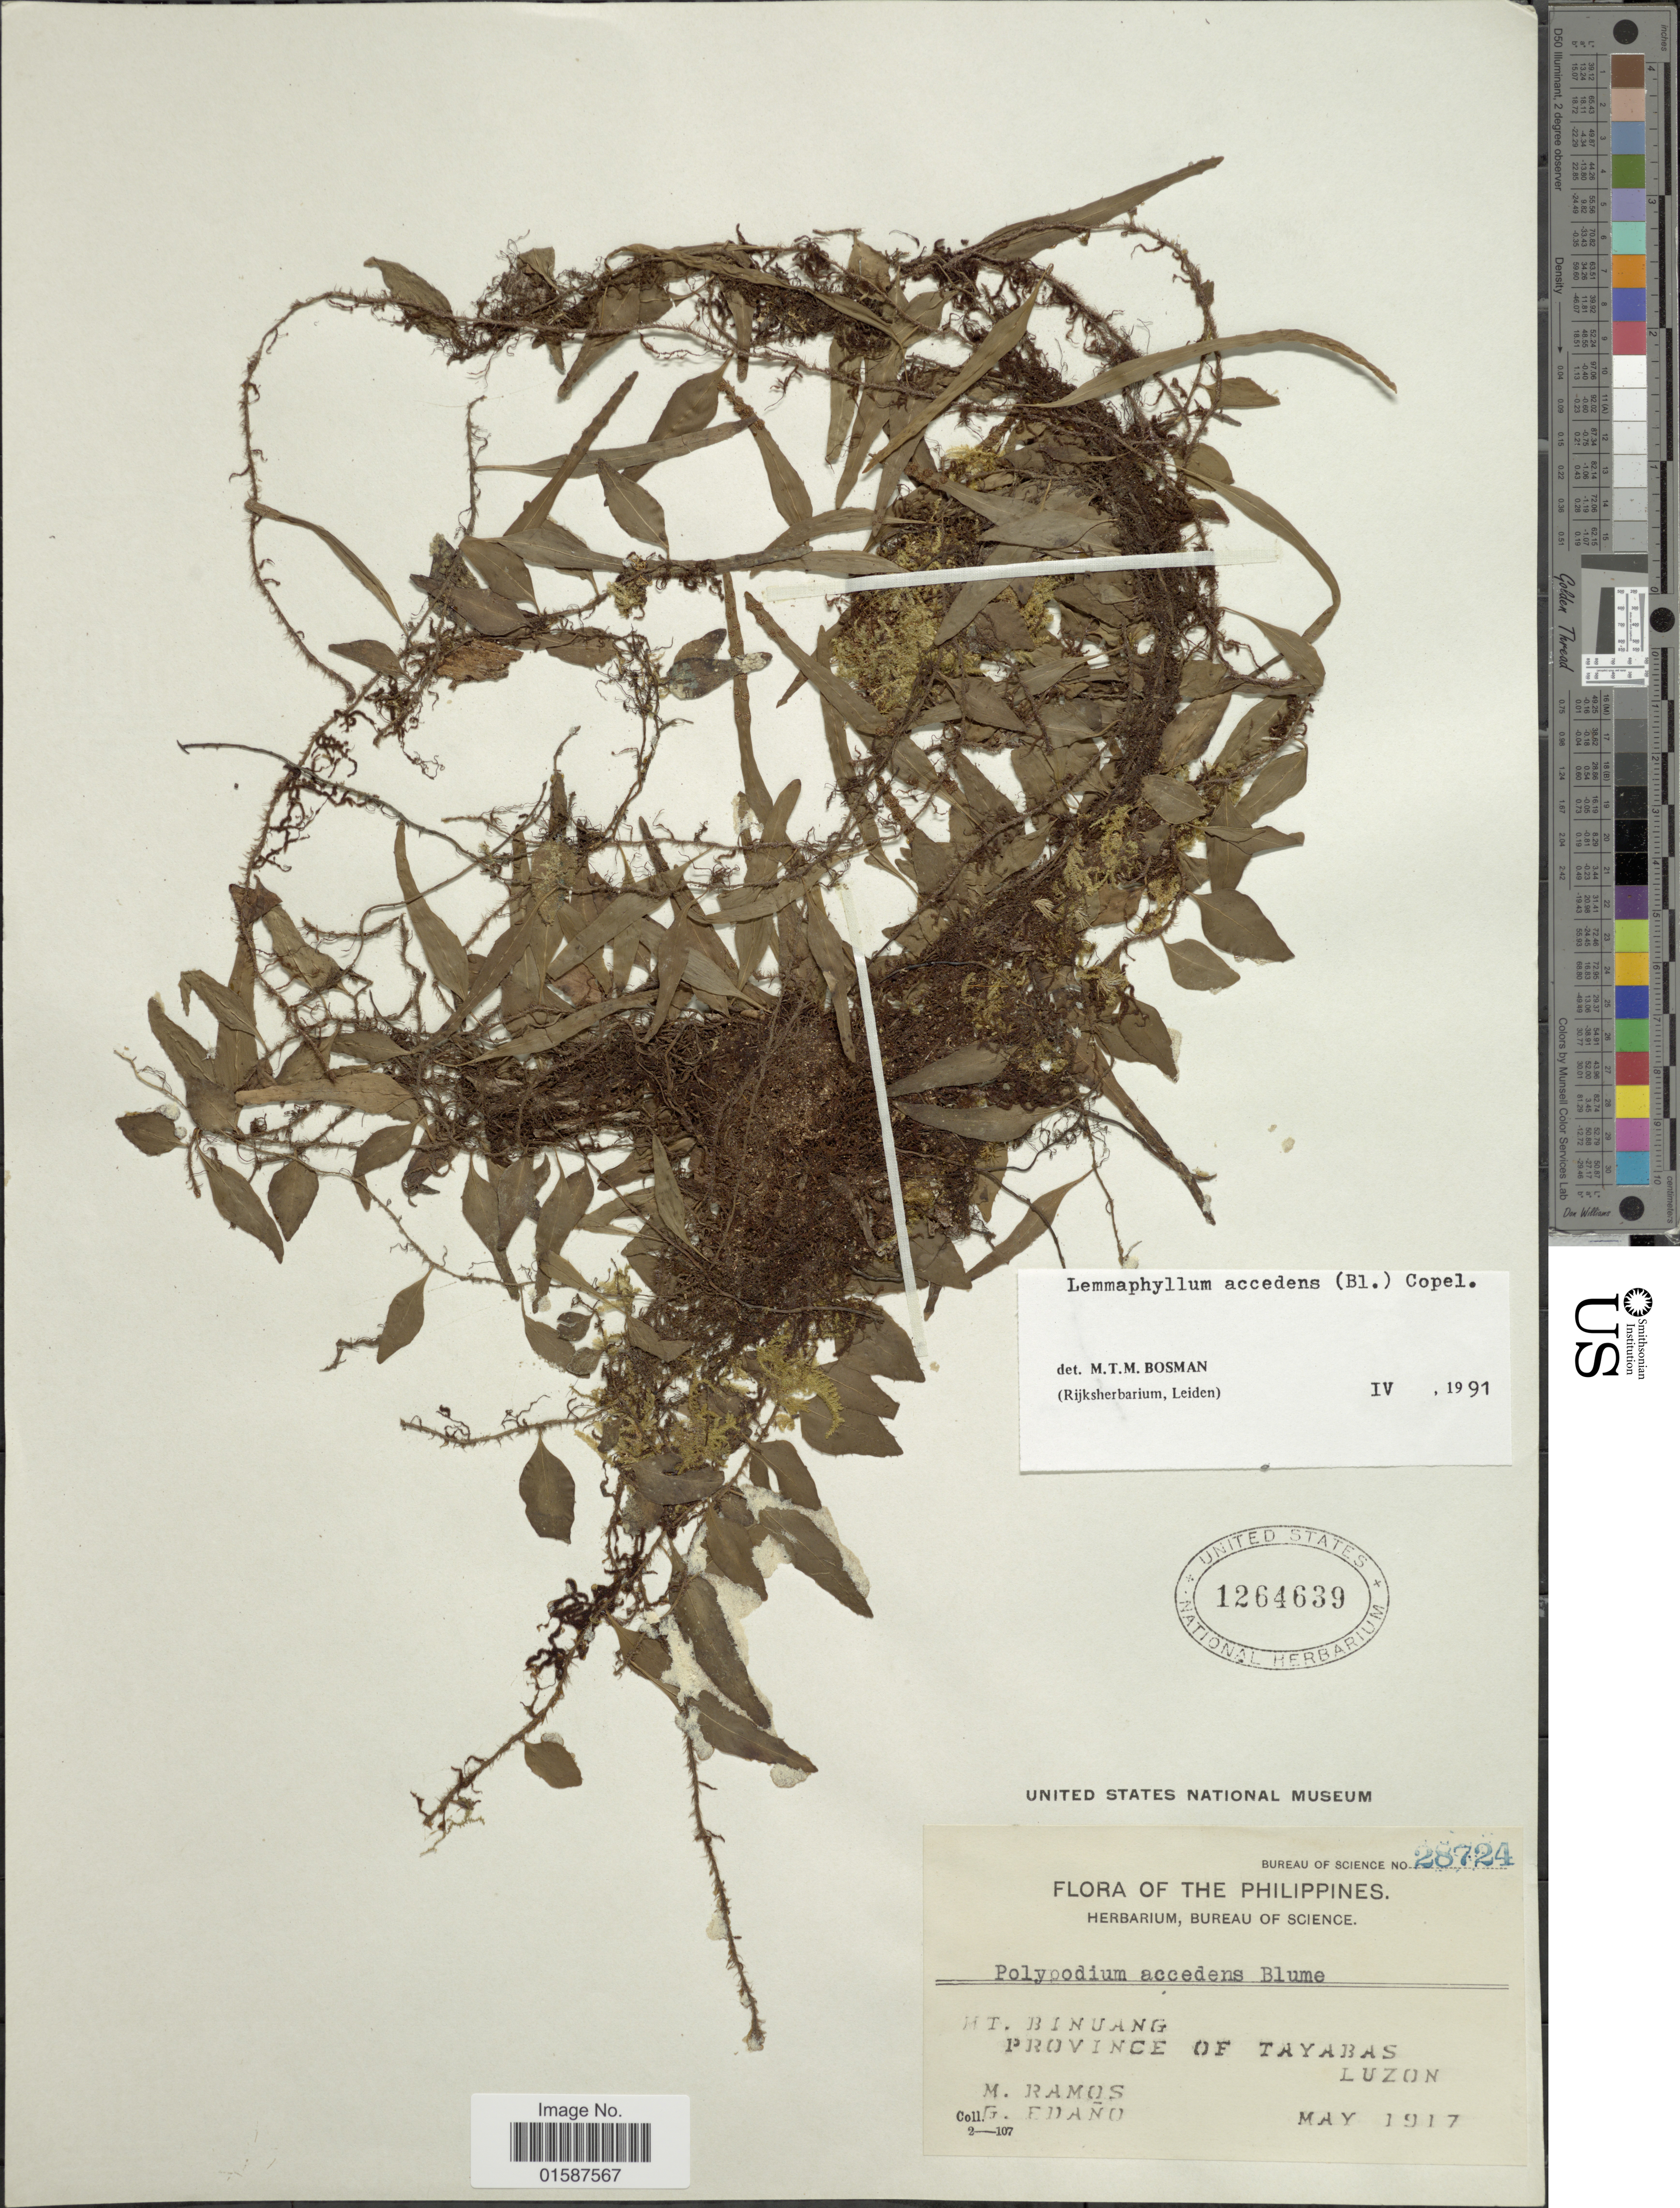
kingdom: Plantae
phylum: Tracheophyta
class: Polypodiopsida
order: Polypodiales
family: Polypodiaceae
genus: Lemmaphyllum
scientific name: Lemmaphyllum accedens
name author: (Blume) Donk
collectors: M. Ramos & G. Edaño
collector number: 28724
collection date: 1917-05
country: Philippines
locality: Mt. Binuang, Province of Tayabas, Luzon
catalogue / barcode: US 1264639